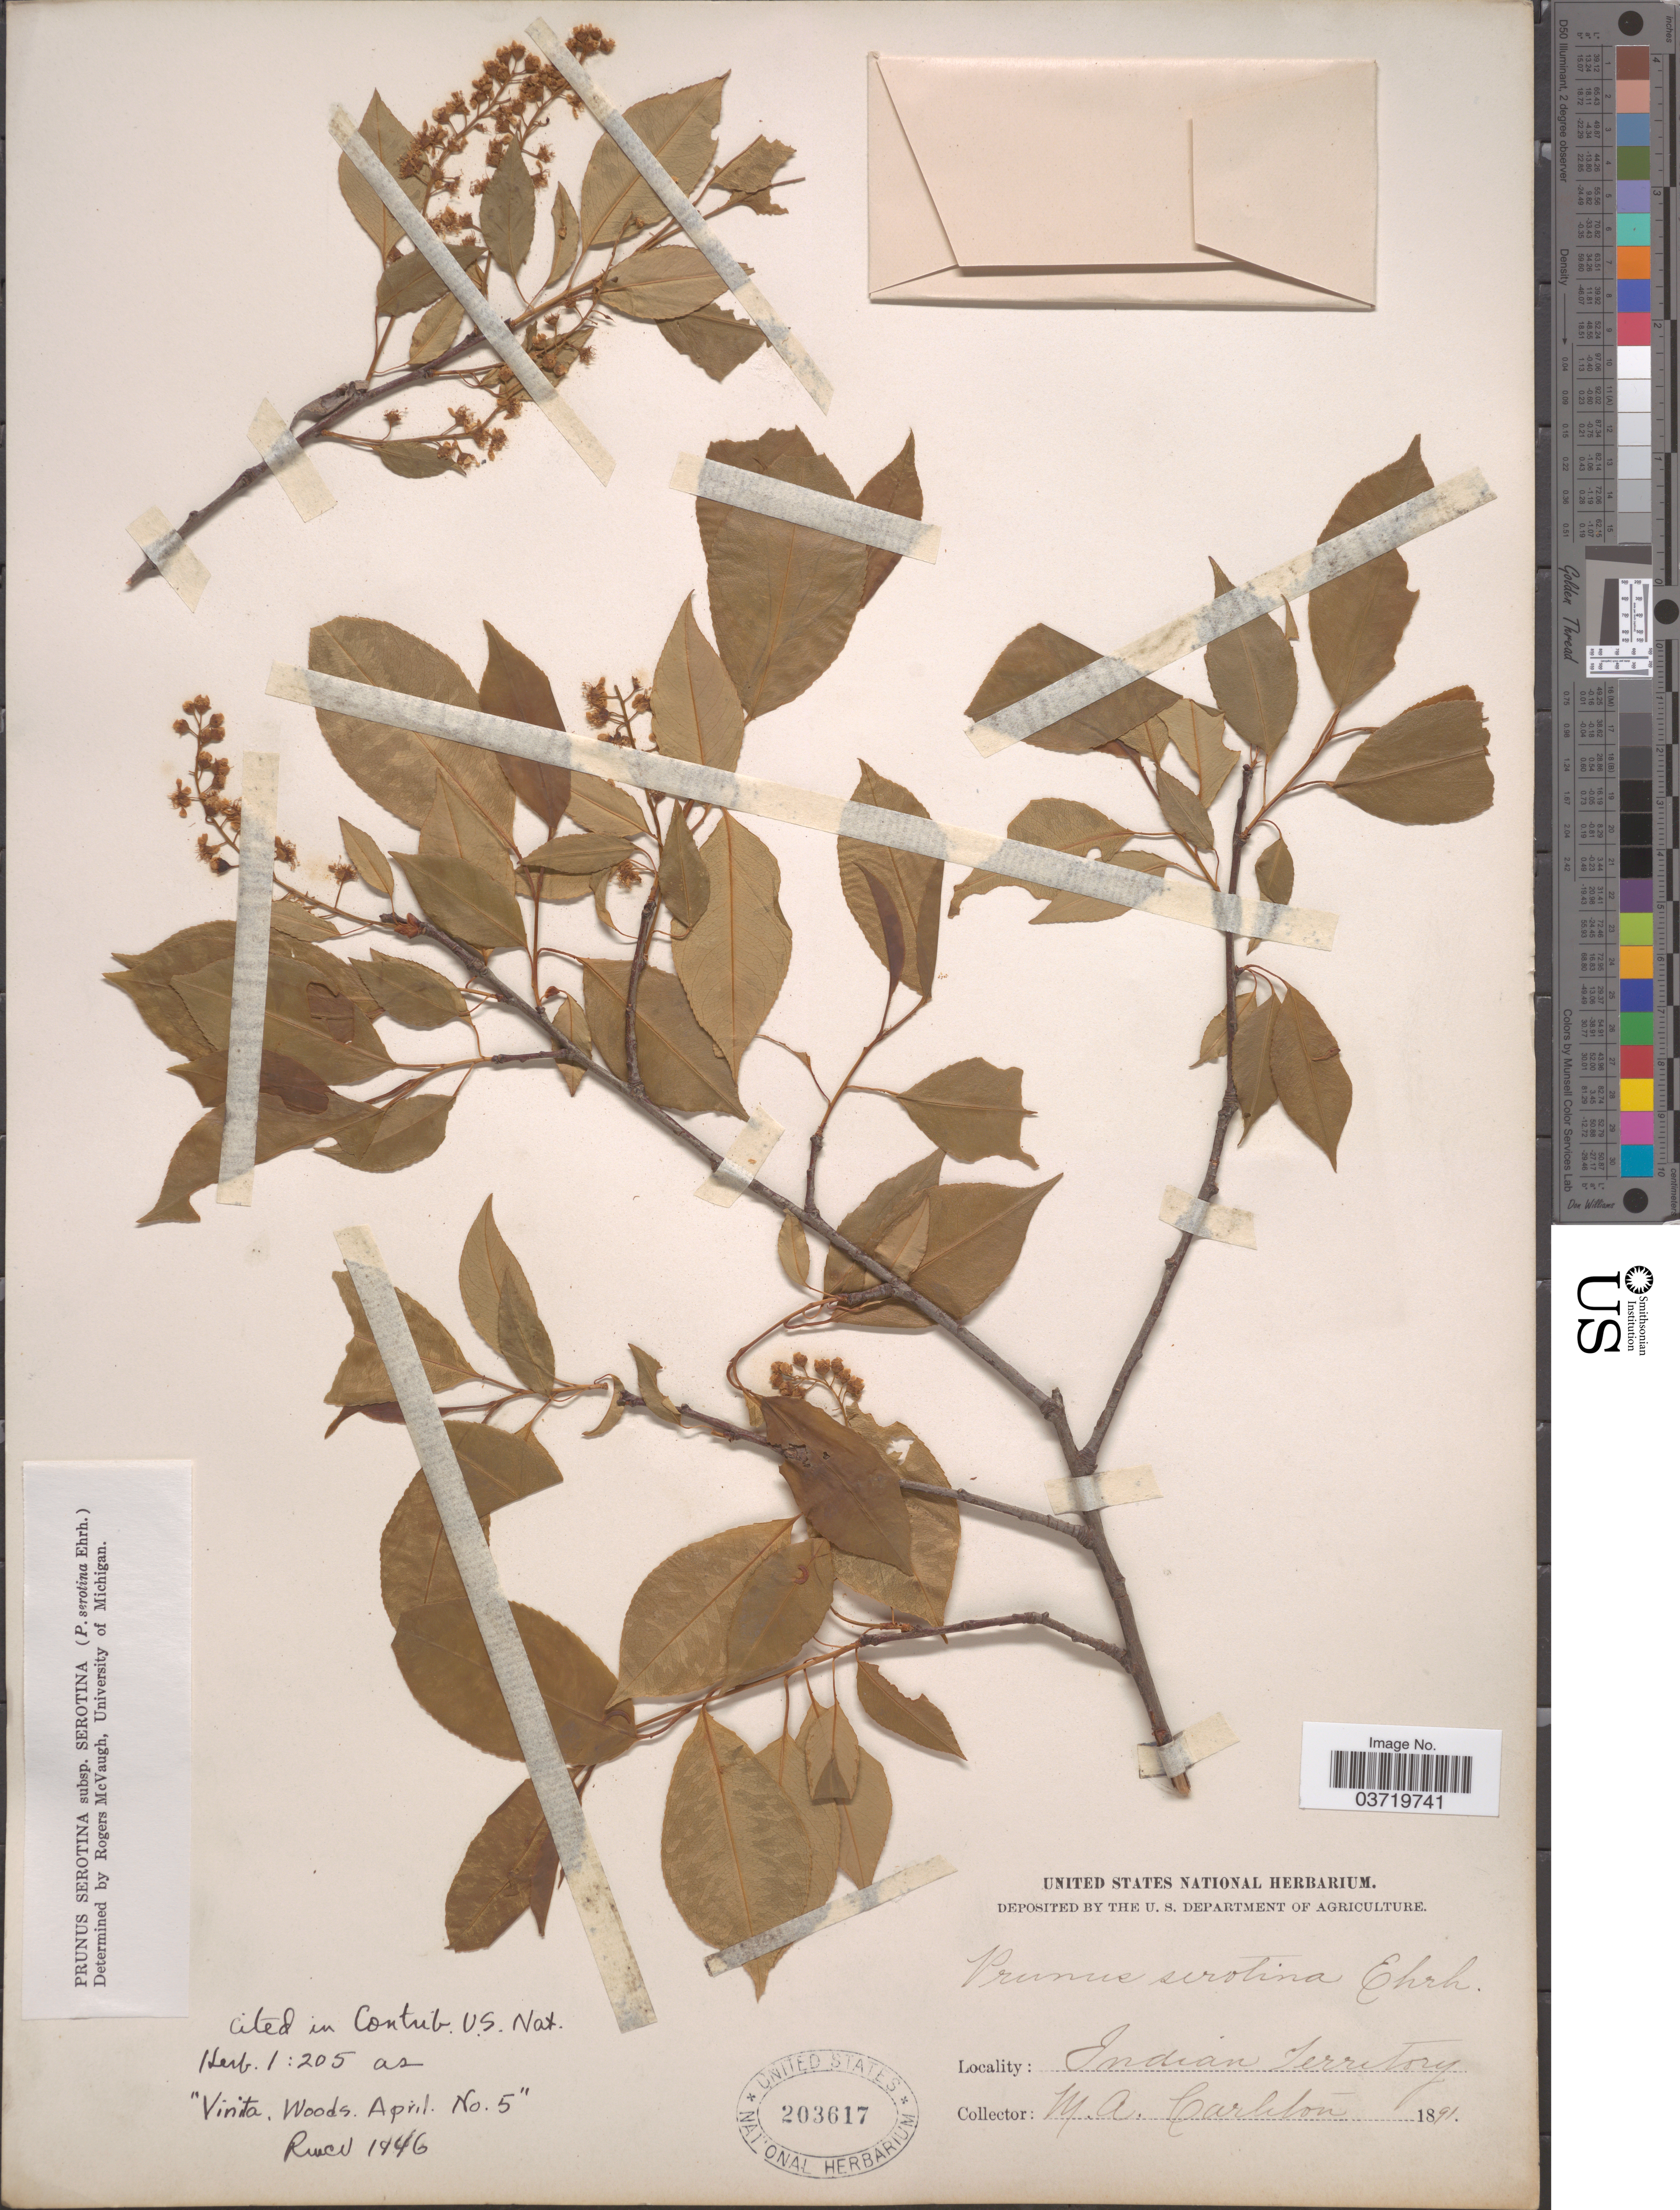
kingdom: Plantae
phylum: Tracheophyta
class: Magnoliopsida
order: Rosales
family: Rosaceae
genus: Prunus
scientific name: Prunus serotina var. serotina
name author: Ehrh.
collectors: M. A. Carleton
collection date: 1891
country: United States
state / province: Oklahoma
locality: Indian Territory.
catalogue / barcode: US 203617